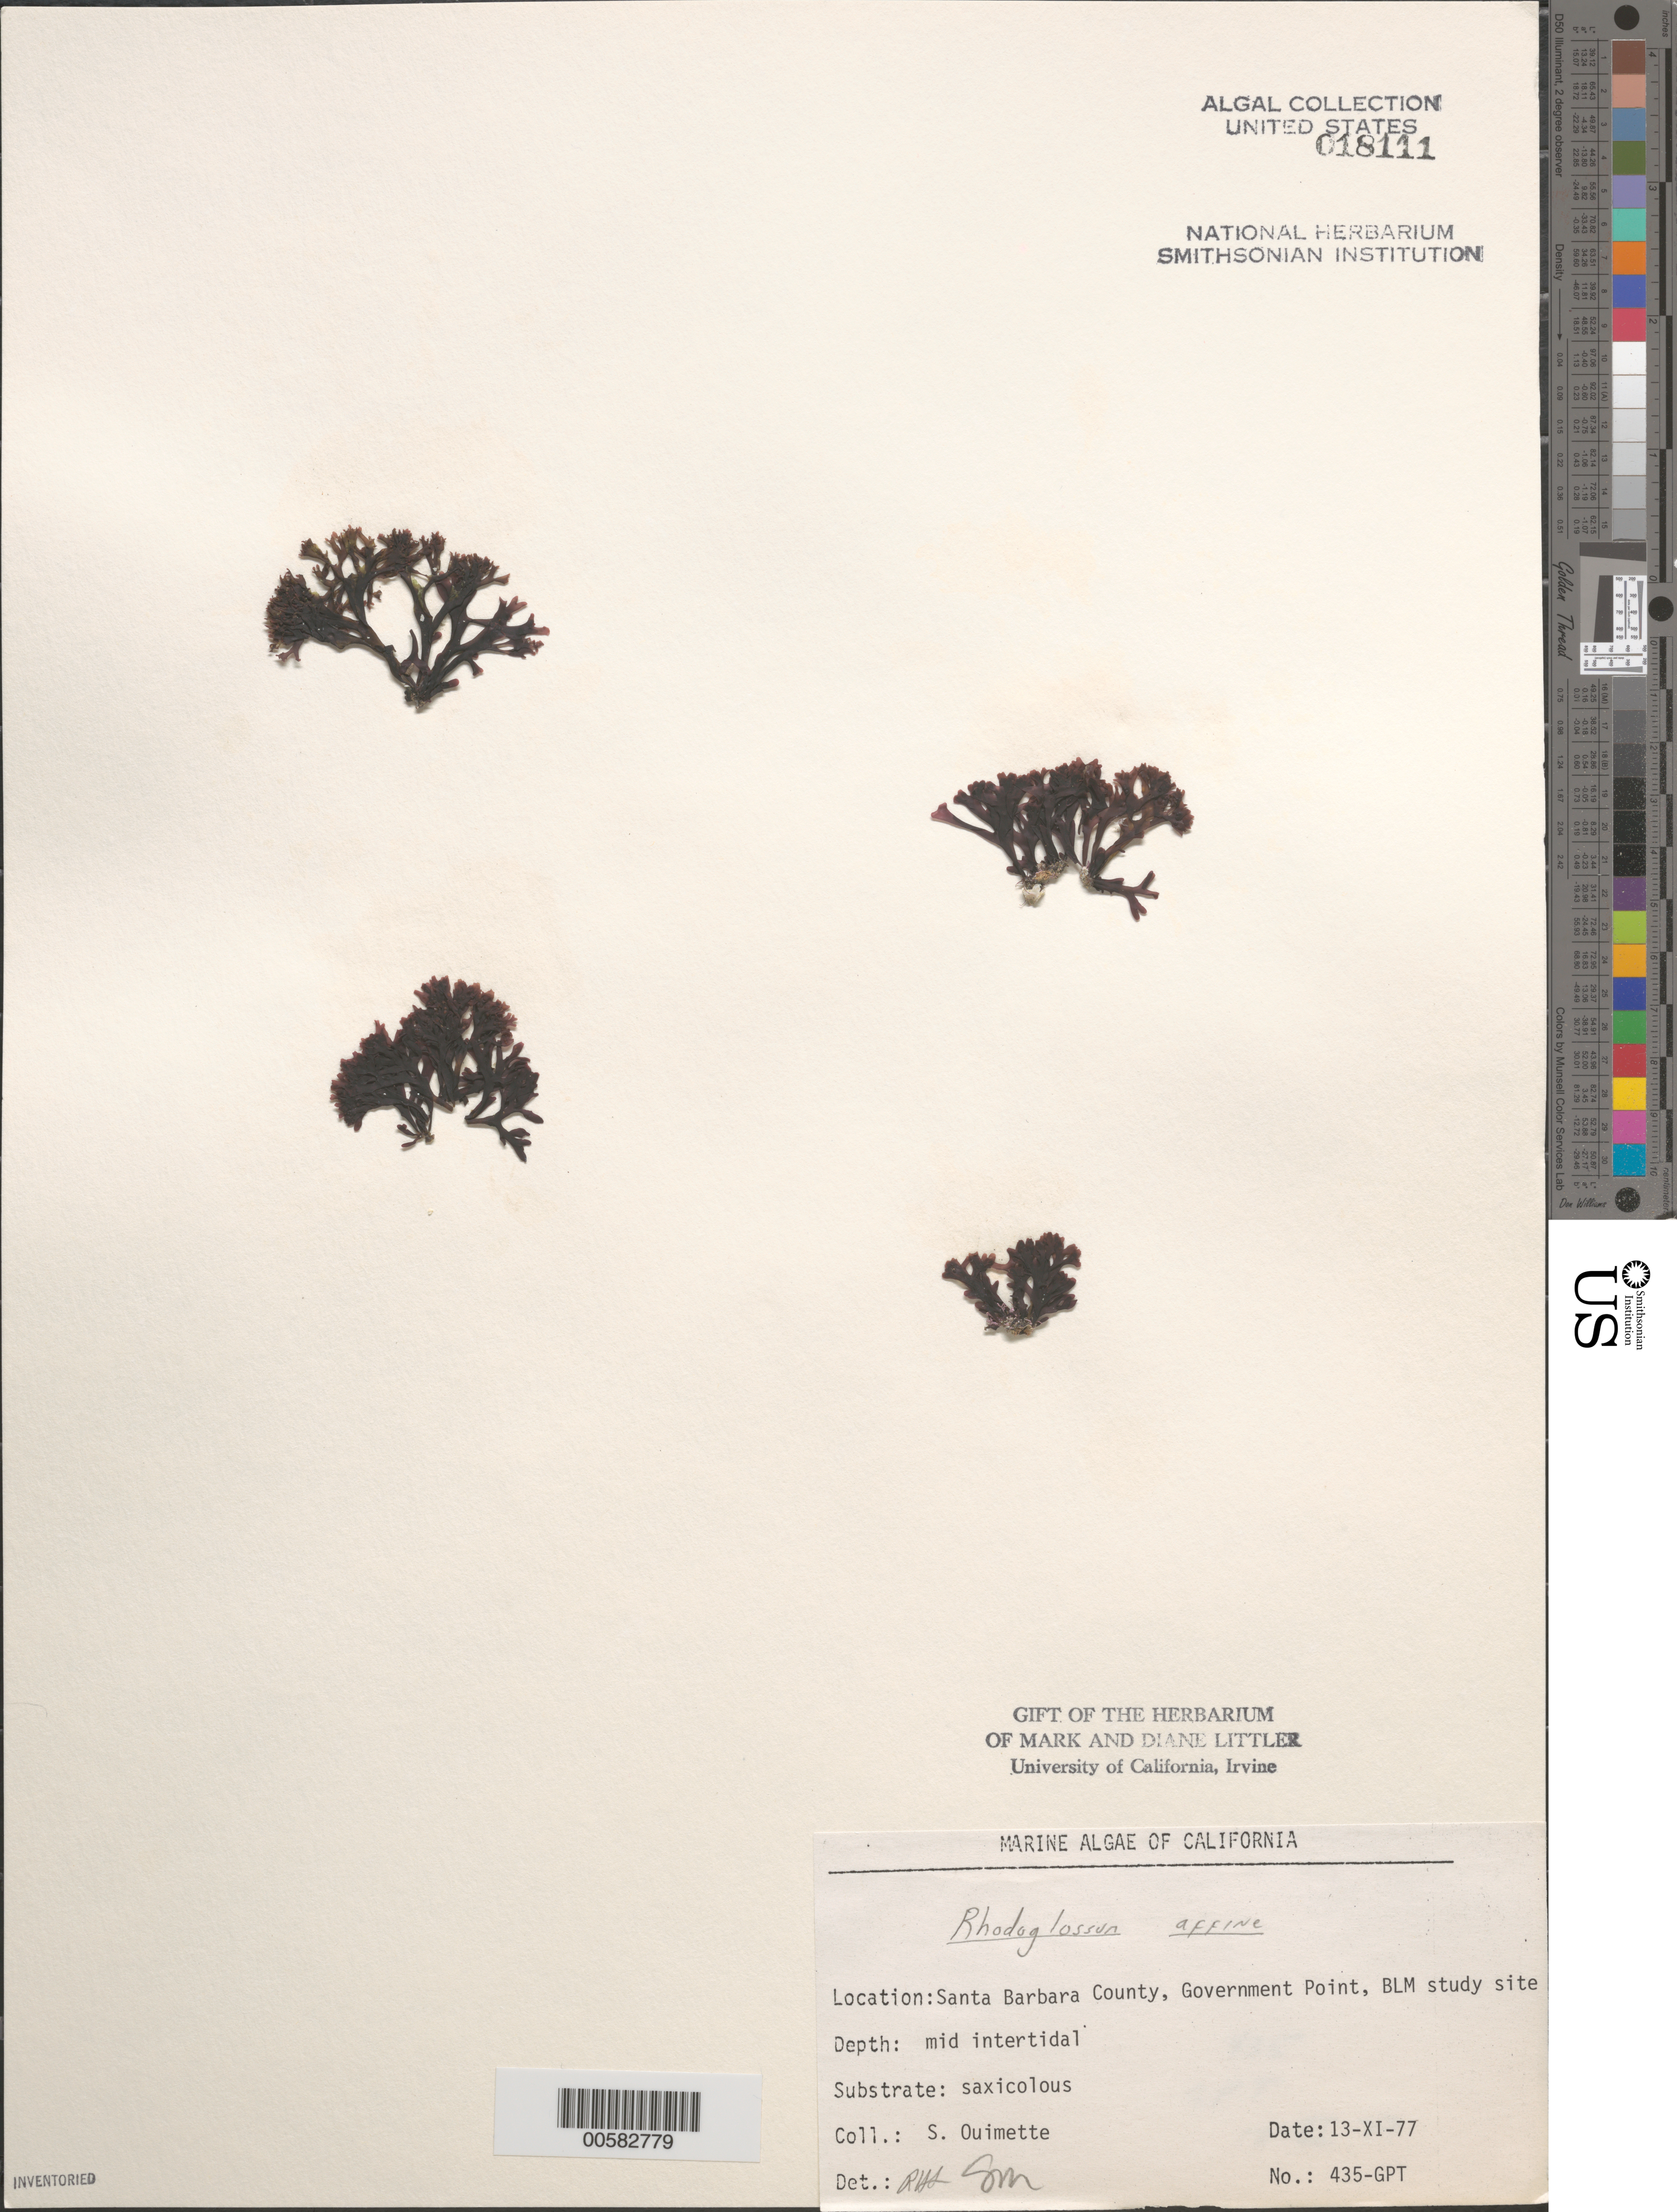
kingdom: Plantae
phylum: Rhodophyta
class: Florideophyceae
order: Gigartinales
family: Gigartinaceae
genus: Mazzaella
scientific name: Mazzaella affinis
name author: (Harvey) Fredericq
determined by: Algae name updating Project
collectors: S. Ouimette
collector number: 435-gpt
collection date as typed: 13 Nov 1977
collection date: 1977-11-13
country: United States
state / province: California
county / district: Santa Barbara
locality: Government Point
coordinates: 34 26'31"N, 120 24'06"W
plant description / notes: BLM-SOCALBIGHT Rocky Intertidal Survey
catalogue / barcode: US 18111